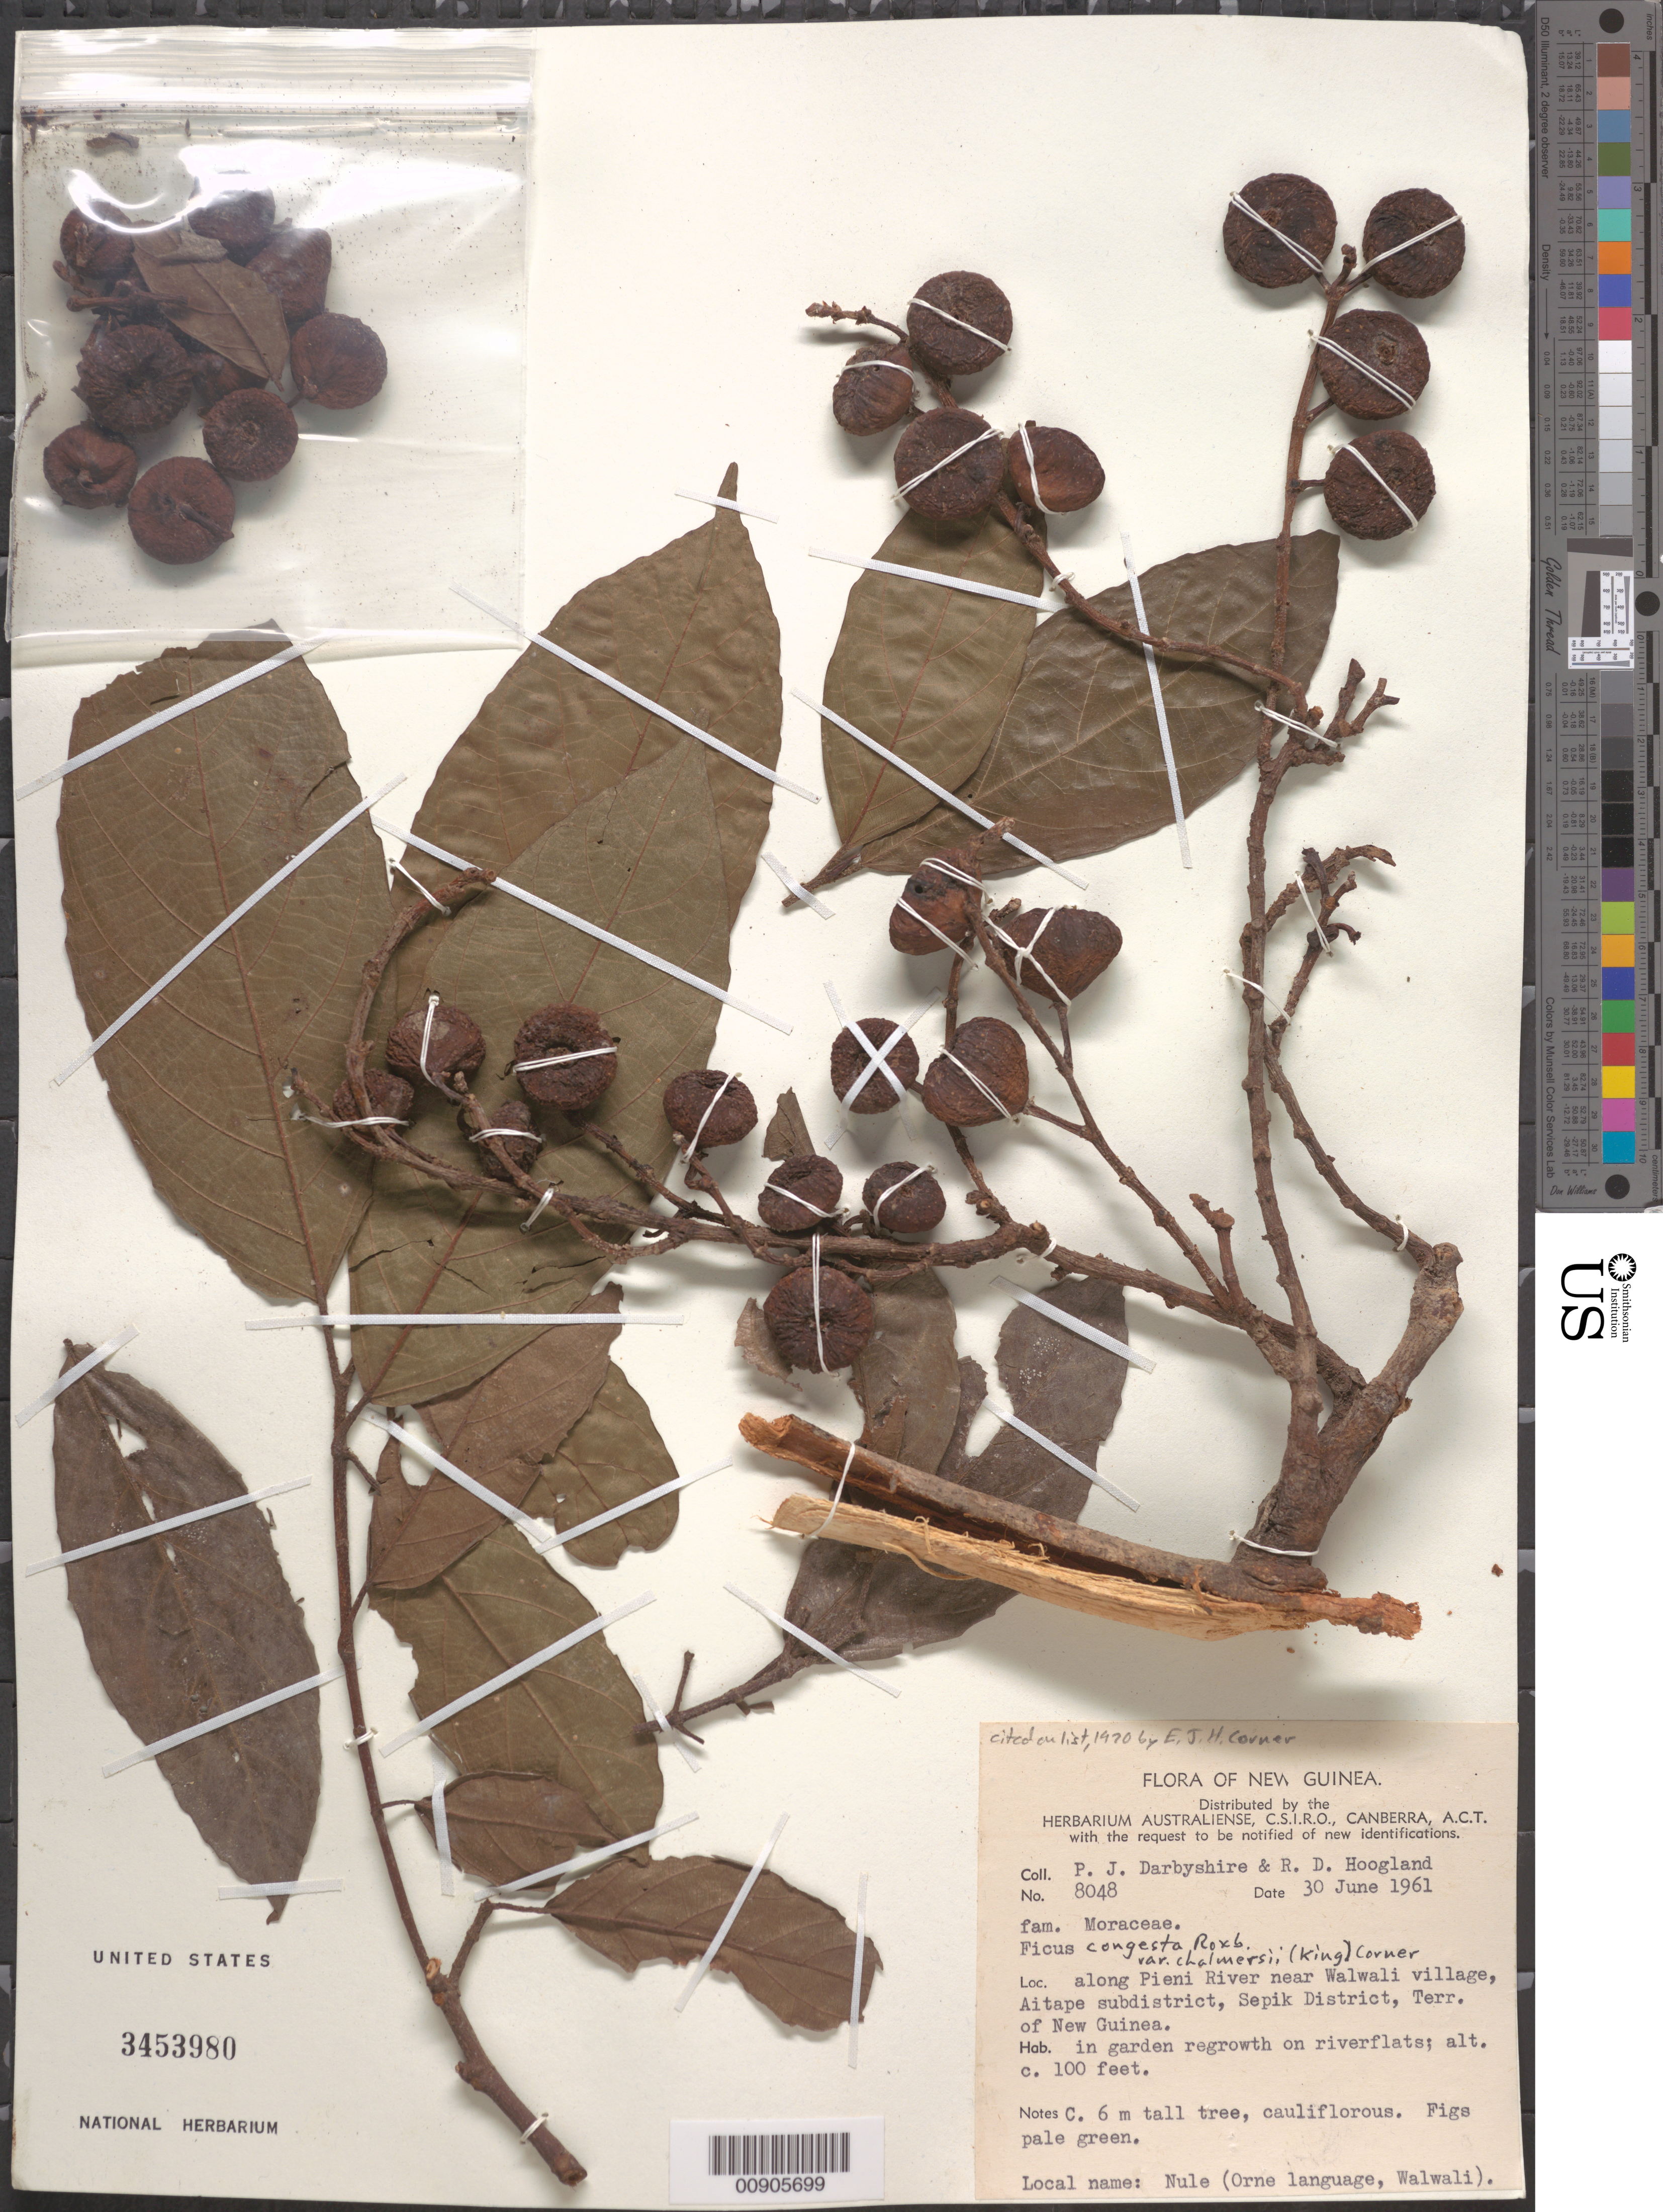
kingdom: Plantae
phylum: Tracheophyta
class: Magnoliopsida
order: Rosales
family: Moraceae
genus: Ficus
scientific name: Ficus congesta var. chalmersii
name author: (King) Corner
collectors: P. Darbyshire & R. D. Hoogland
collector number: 8048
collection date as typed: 30 Jun 1961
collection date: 1961-06-30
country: Papua New Guinea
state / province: Sandaun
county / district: Aitape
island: New Guinea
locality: Sepik district, Aitape subdistrict, along Pieni River near Walwali village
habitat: in garden regrowth on riverflats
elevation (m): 30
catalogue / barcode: US 3453980